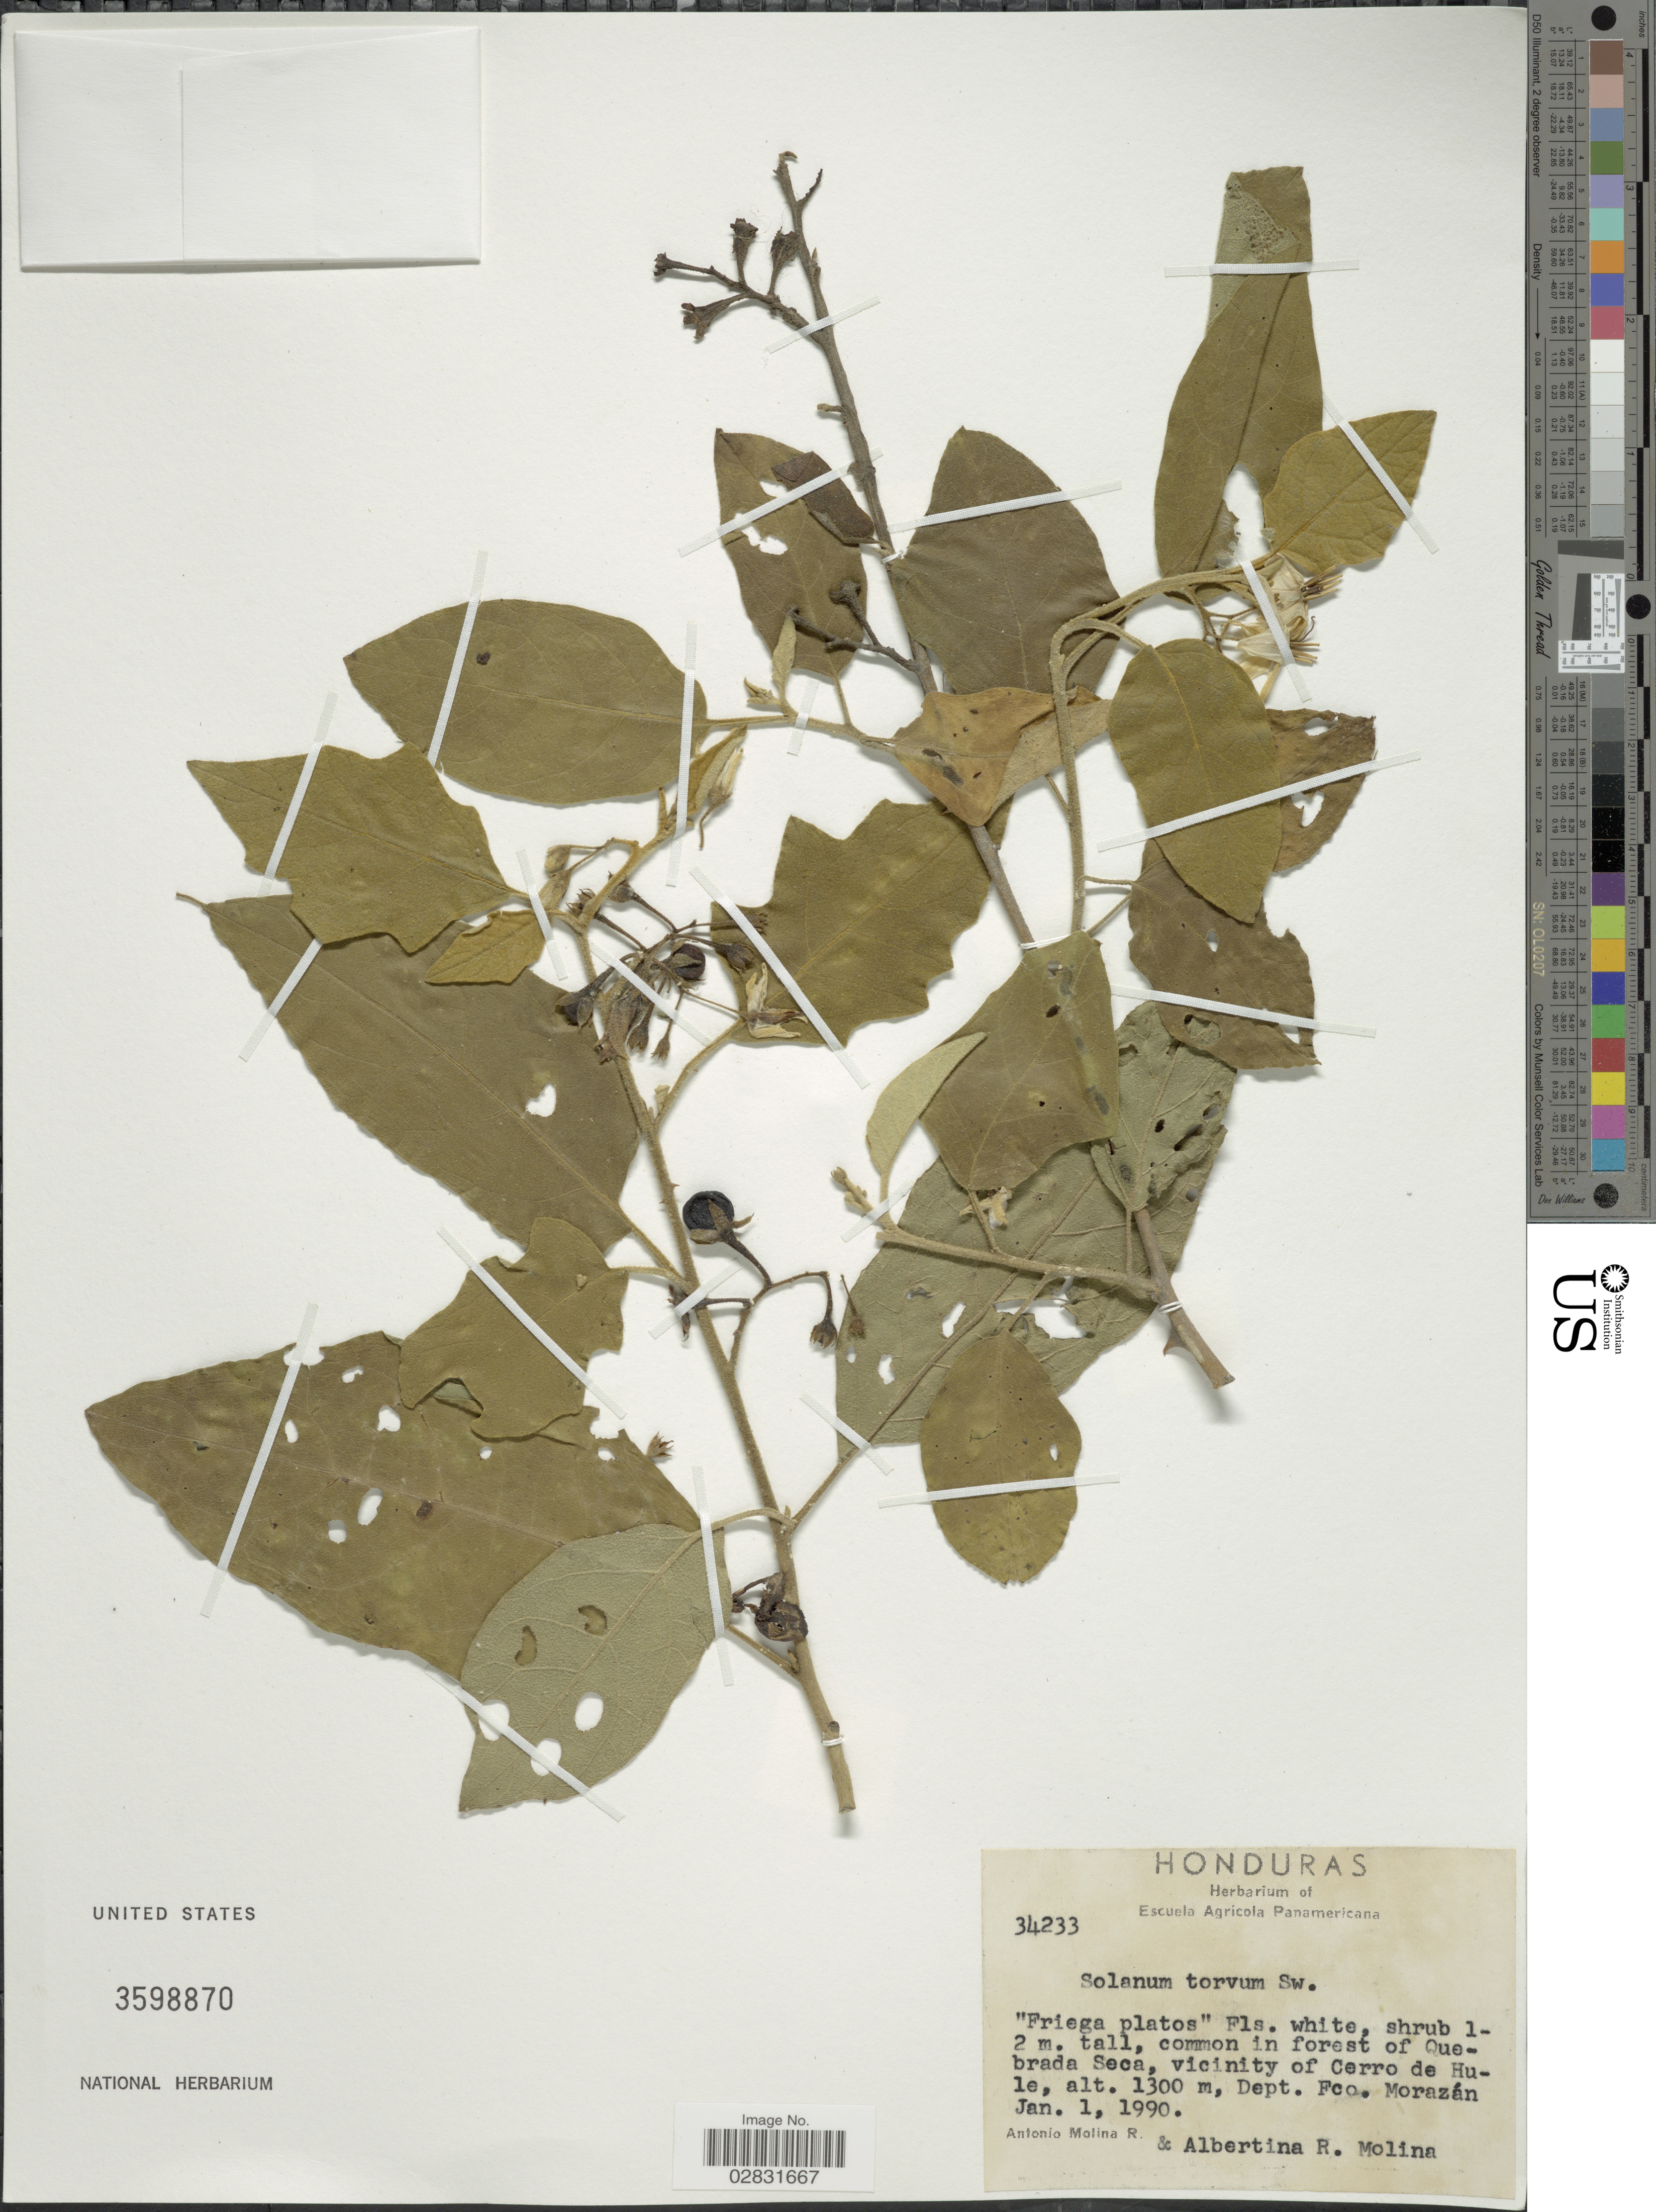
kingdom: Plantae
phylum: Tracheophyta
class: Magnoliopsida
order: Solanales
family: Solanaceae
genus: Solanum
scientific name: Solanum torvum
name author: Sw.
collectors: A. Molina R. & A. R. Molina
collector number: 34233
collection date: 1990-01-01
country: Honduras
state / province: Fco. Morazán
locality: Common in forest of Quebrada Seca, vicinity of Cerro de Hule, Dept. Fco. Morazán.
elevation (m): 1300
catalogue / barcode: US 3598870